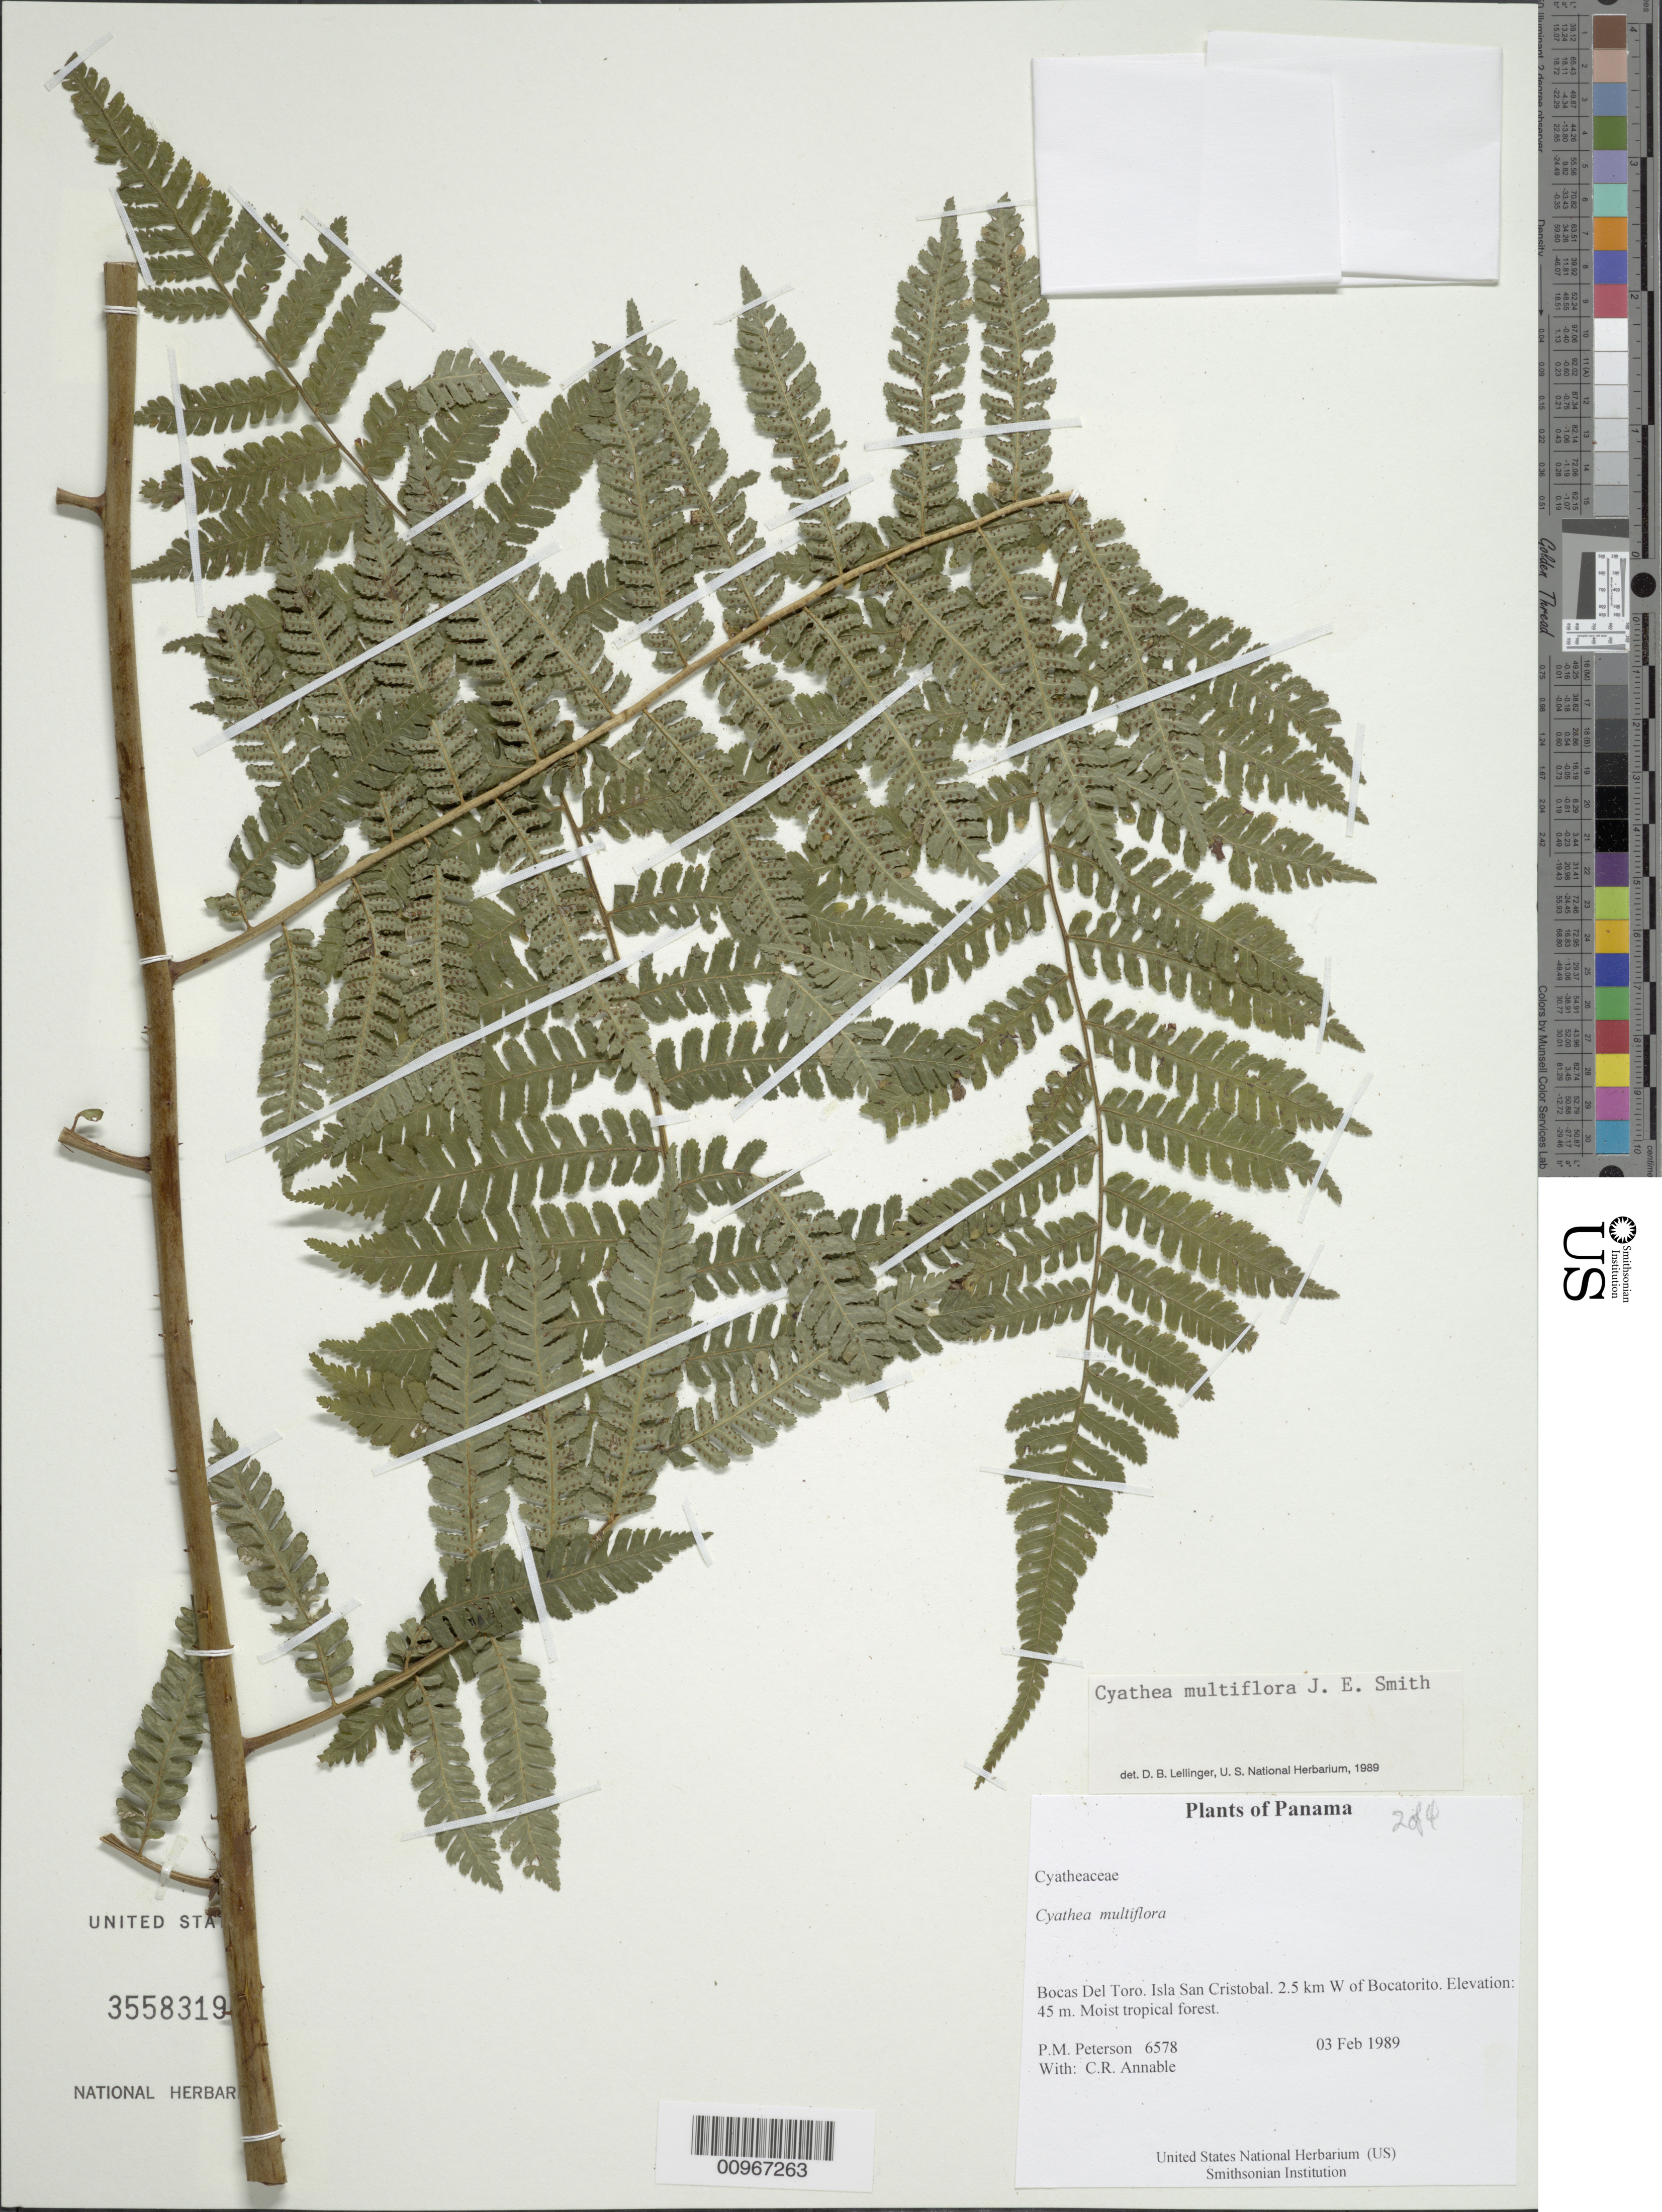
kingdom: Plantae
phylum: Tracheophyta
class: Polypodiopsida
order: Cyatheales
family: Cyatheaceae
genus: Cyathea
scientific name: Cyathea multiflora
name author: Sm.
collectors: P. M. Peterson & C. R. Annable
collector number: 06578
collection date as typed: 03 Feb 1989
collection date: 1989-02-03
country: Panama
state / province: Bocas del Toro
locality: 2.5 km W of Bocatorito.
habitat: Moist tropical forest.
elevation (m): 45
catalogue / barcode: US 3558319